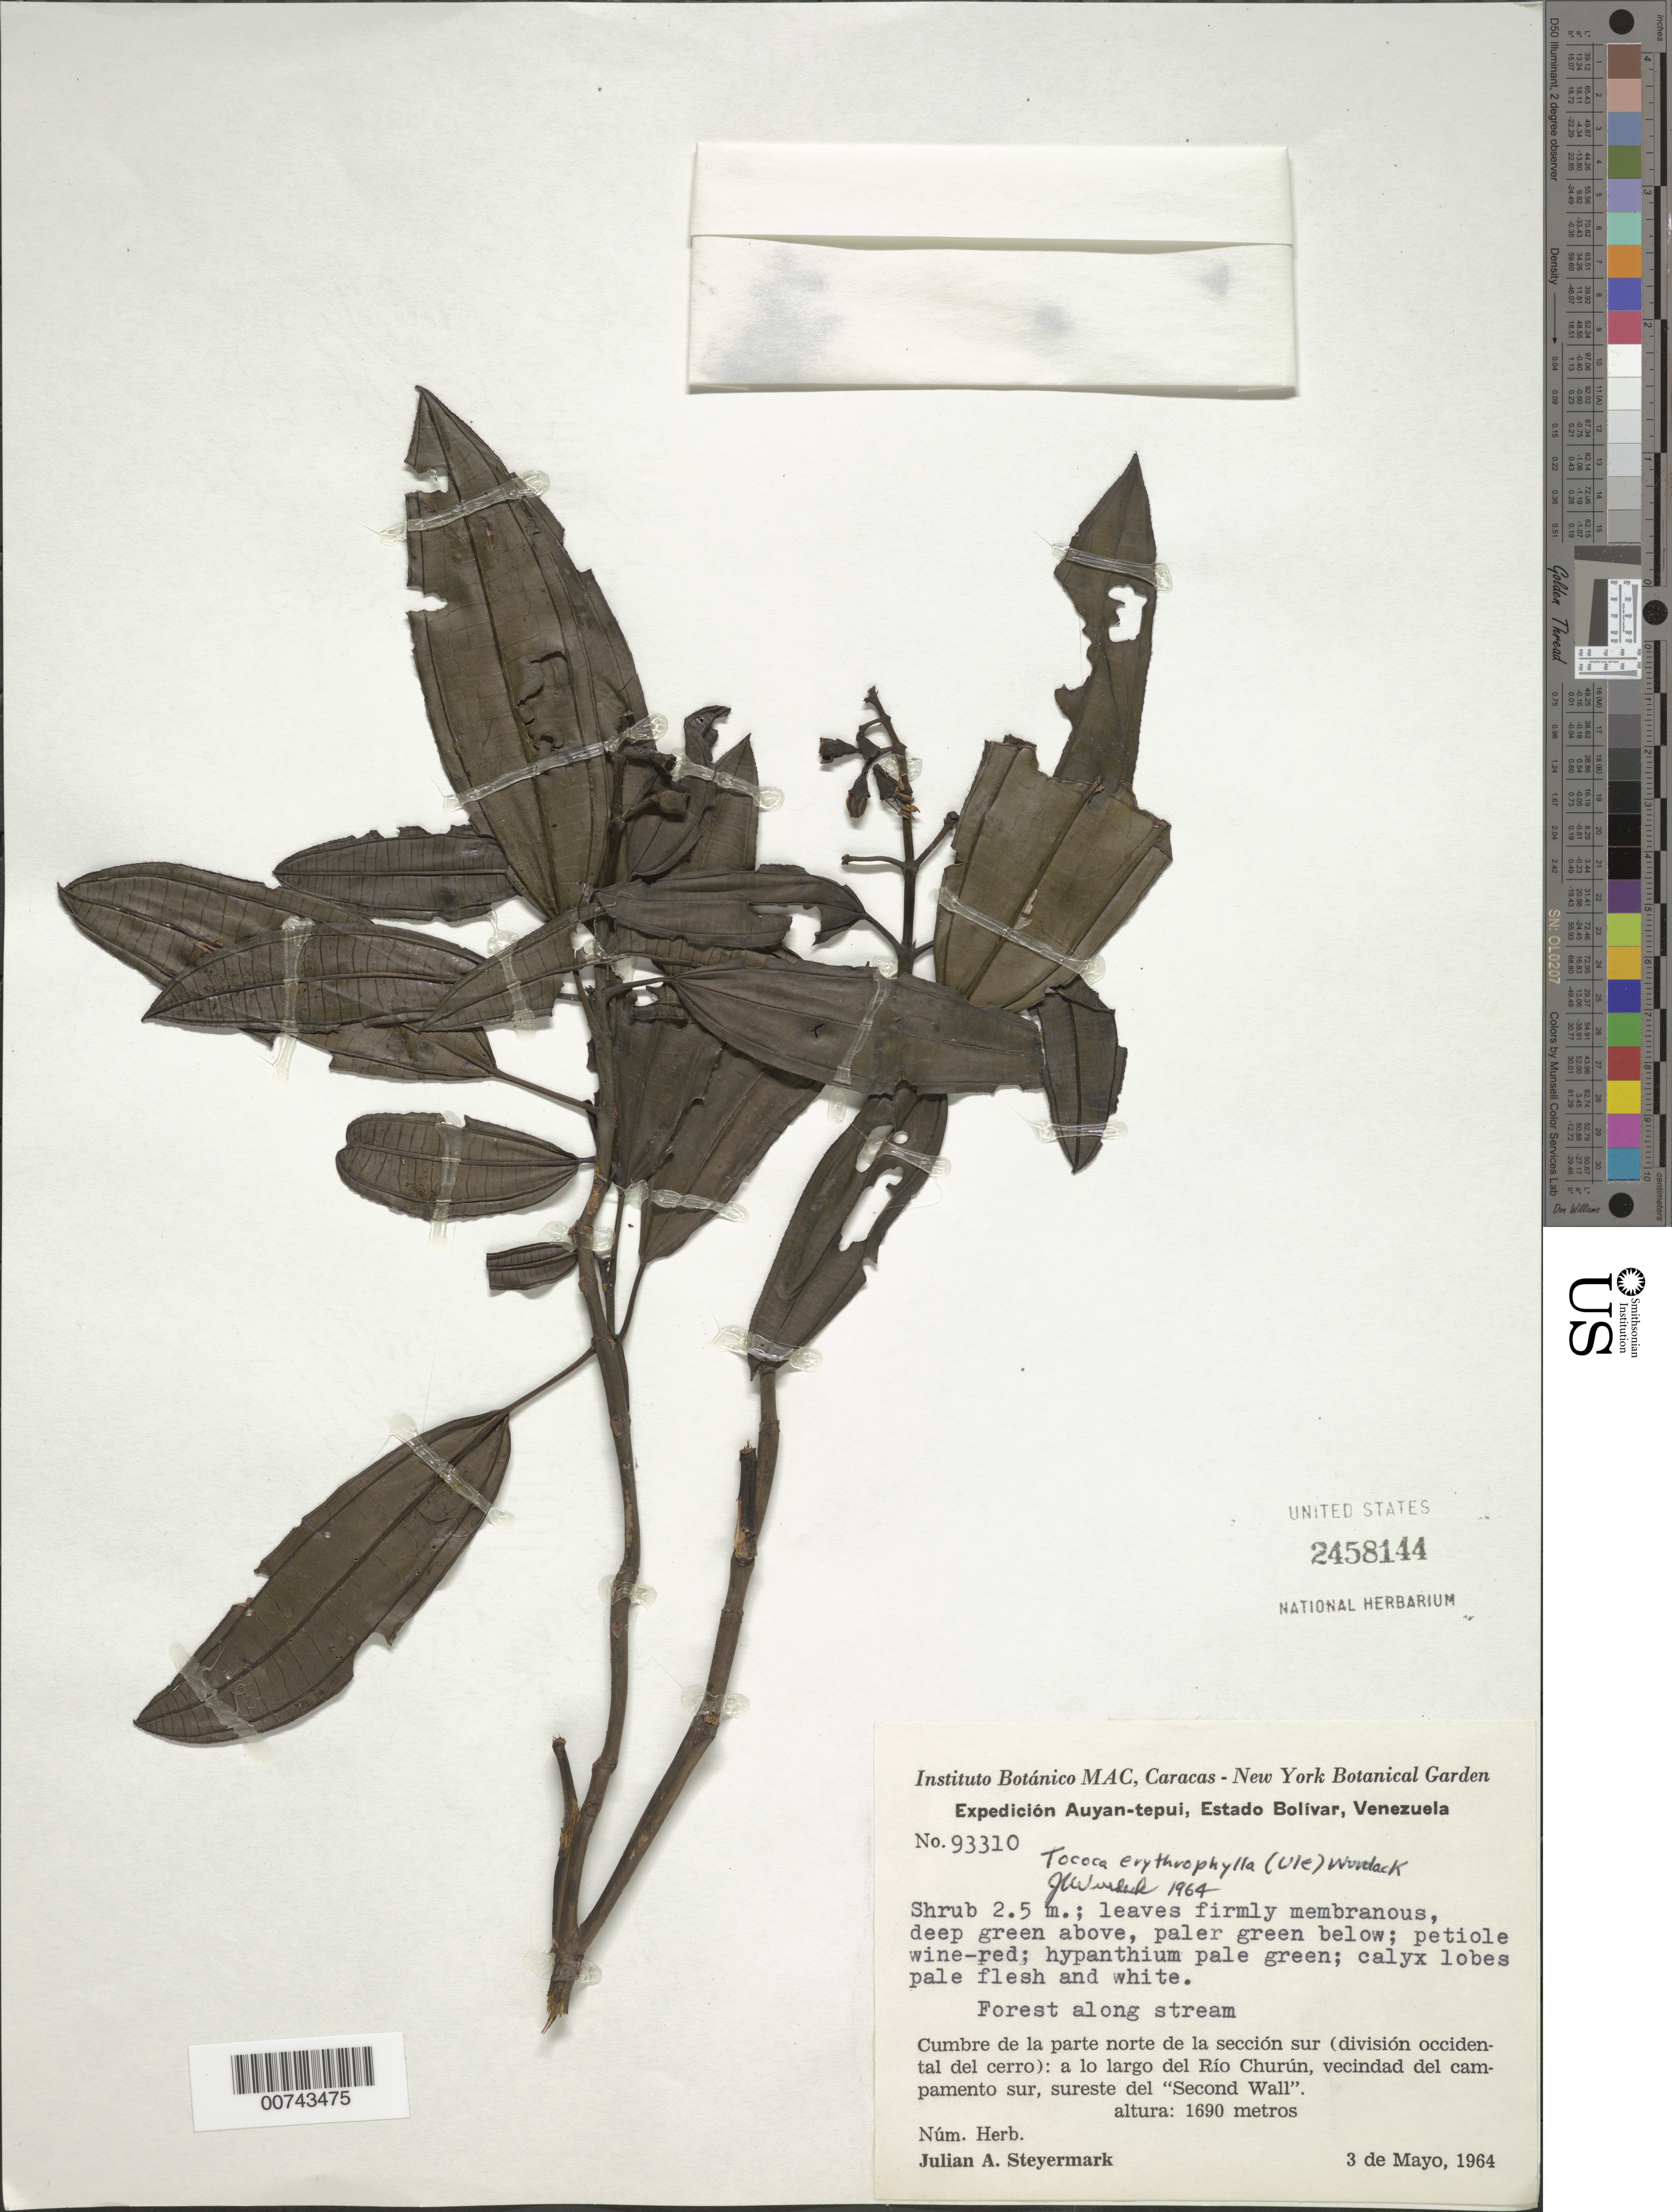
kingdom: Plantae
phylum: Tracheophyta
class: Magnoliopsida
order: Myrtales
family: Melastomataceae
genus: Tococa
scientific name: Tococa erythrophylla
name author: (Ule) Wurdack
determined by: Wurdack, John J., (US), US (UNITED STATES)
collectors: J. Steyermark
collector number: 93310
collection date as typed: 3-May-64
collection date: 1964-05-03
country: Venezuela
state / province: Bolívar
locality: Auyan-tepuí, cumbre de la parte norte de la seccion sur (division occidental del cerro); Río Churún, vic del campamento sur, SE del "Second Wall"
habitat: Forest along stream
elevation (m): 1690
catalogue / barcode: US 2458144